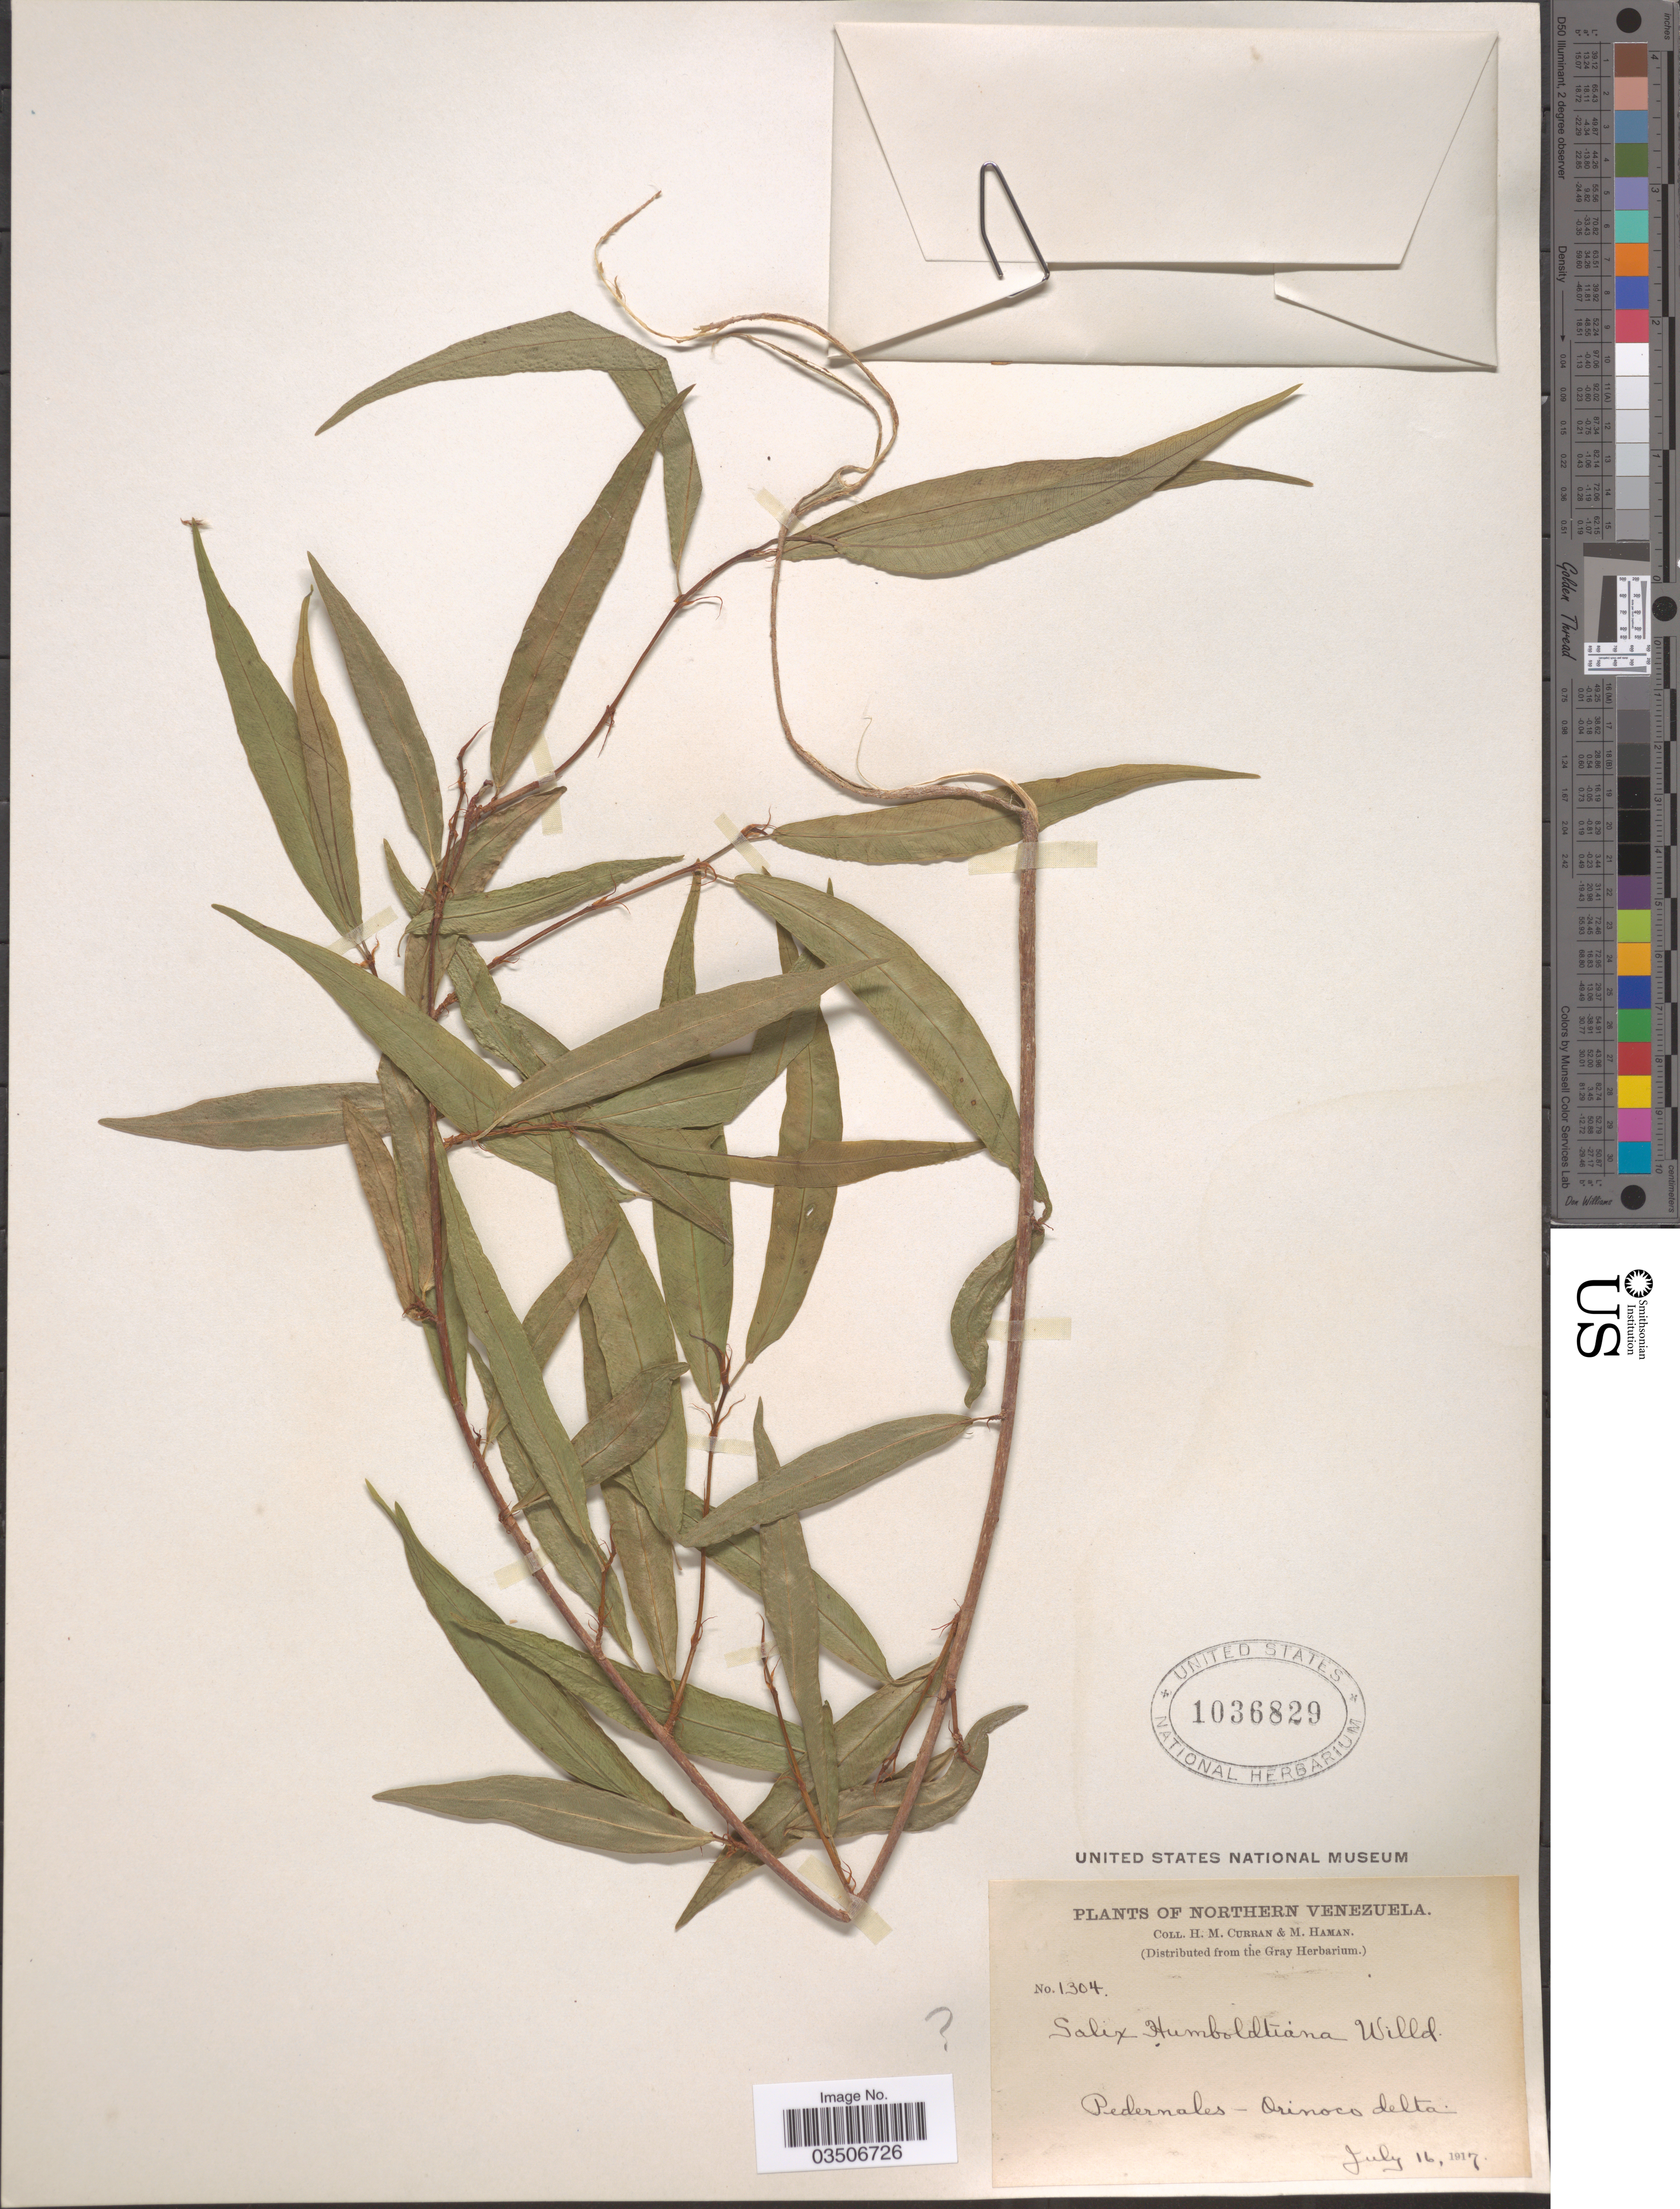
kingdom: Plantae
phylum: Tracheophyta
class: Magnoliopsida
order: Malpighiales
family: Salicaceae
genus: Salix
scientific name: Salix babylonica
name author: L.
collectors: H. M. Curran & H. Haman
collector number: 1304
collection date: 1917-07-16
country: Venezuela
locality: Northern Venezuela. Pedernales-Orinoco delta.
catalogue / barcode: US 1036829